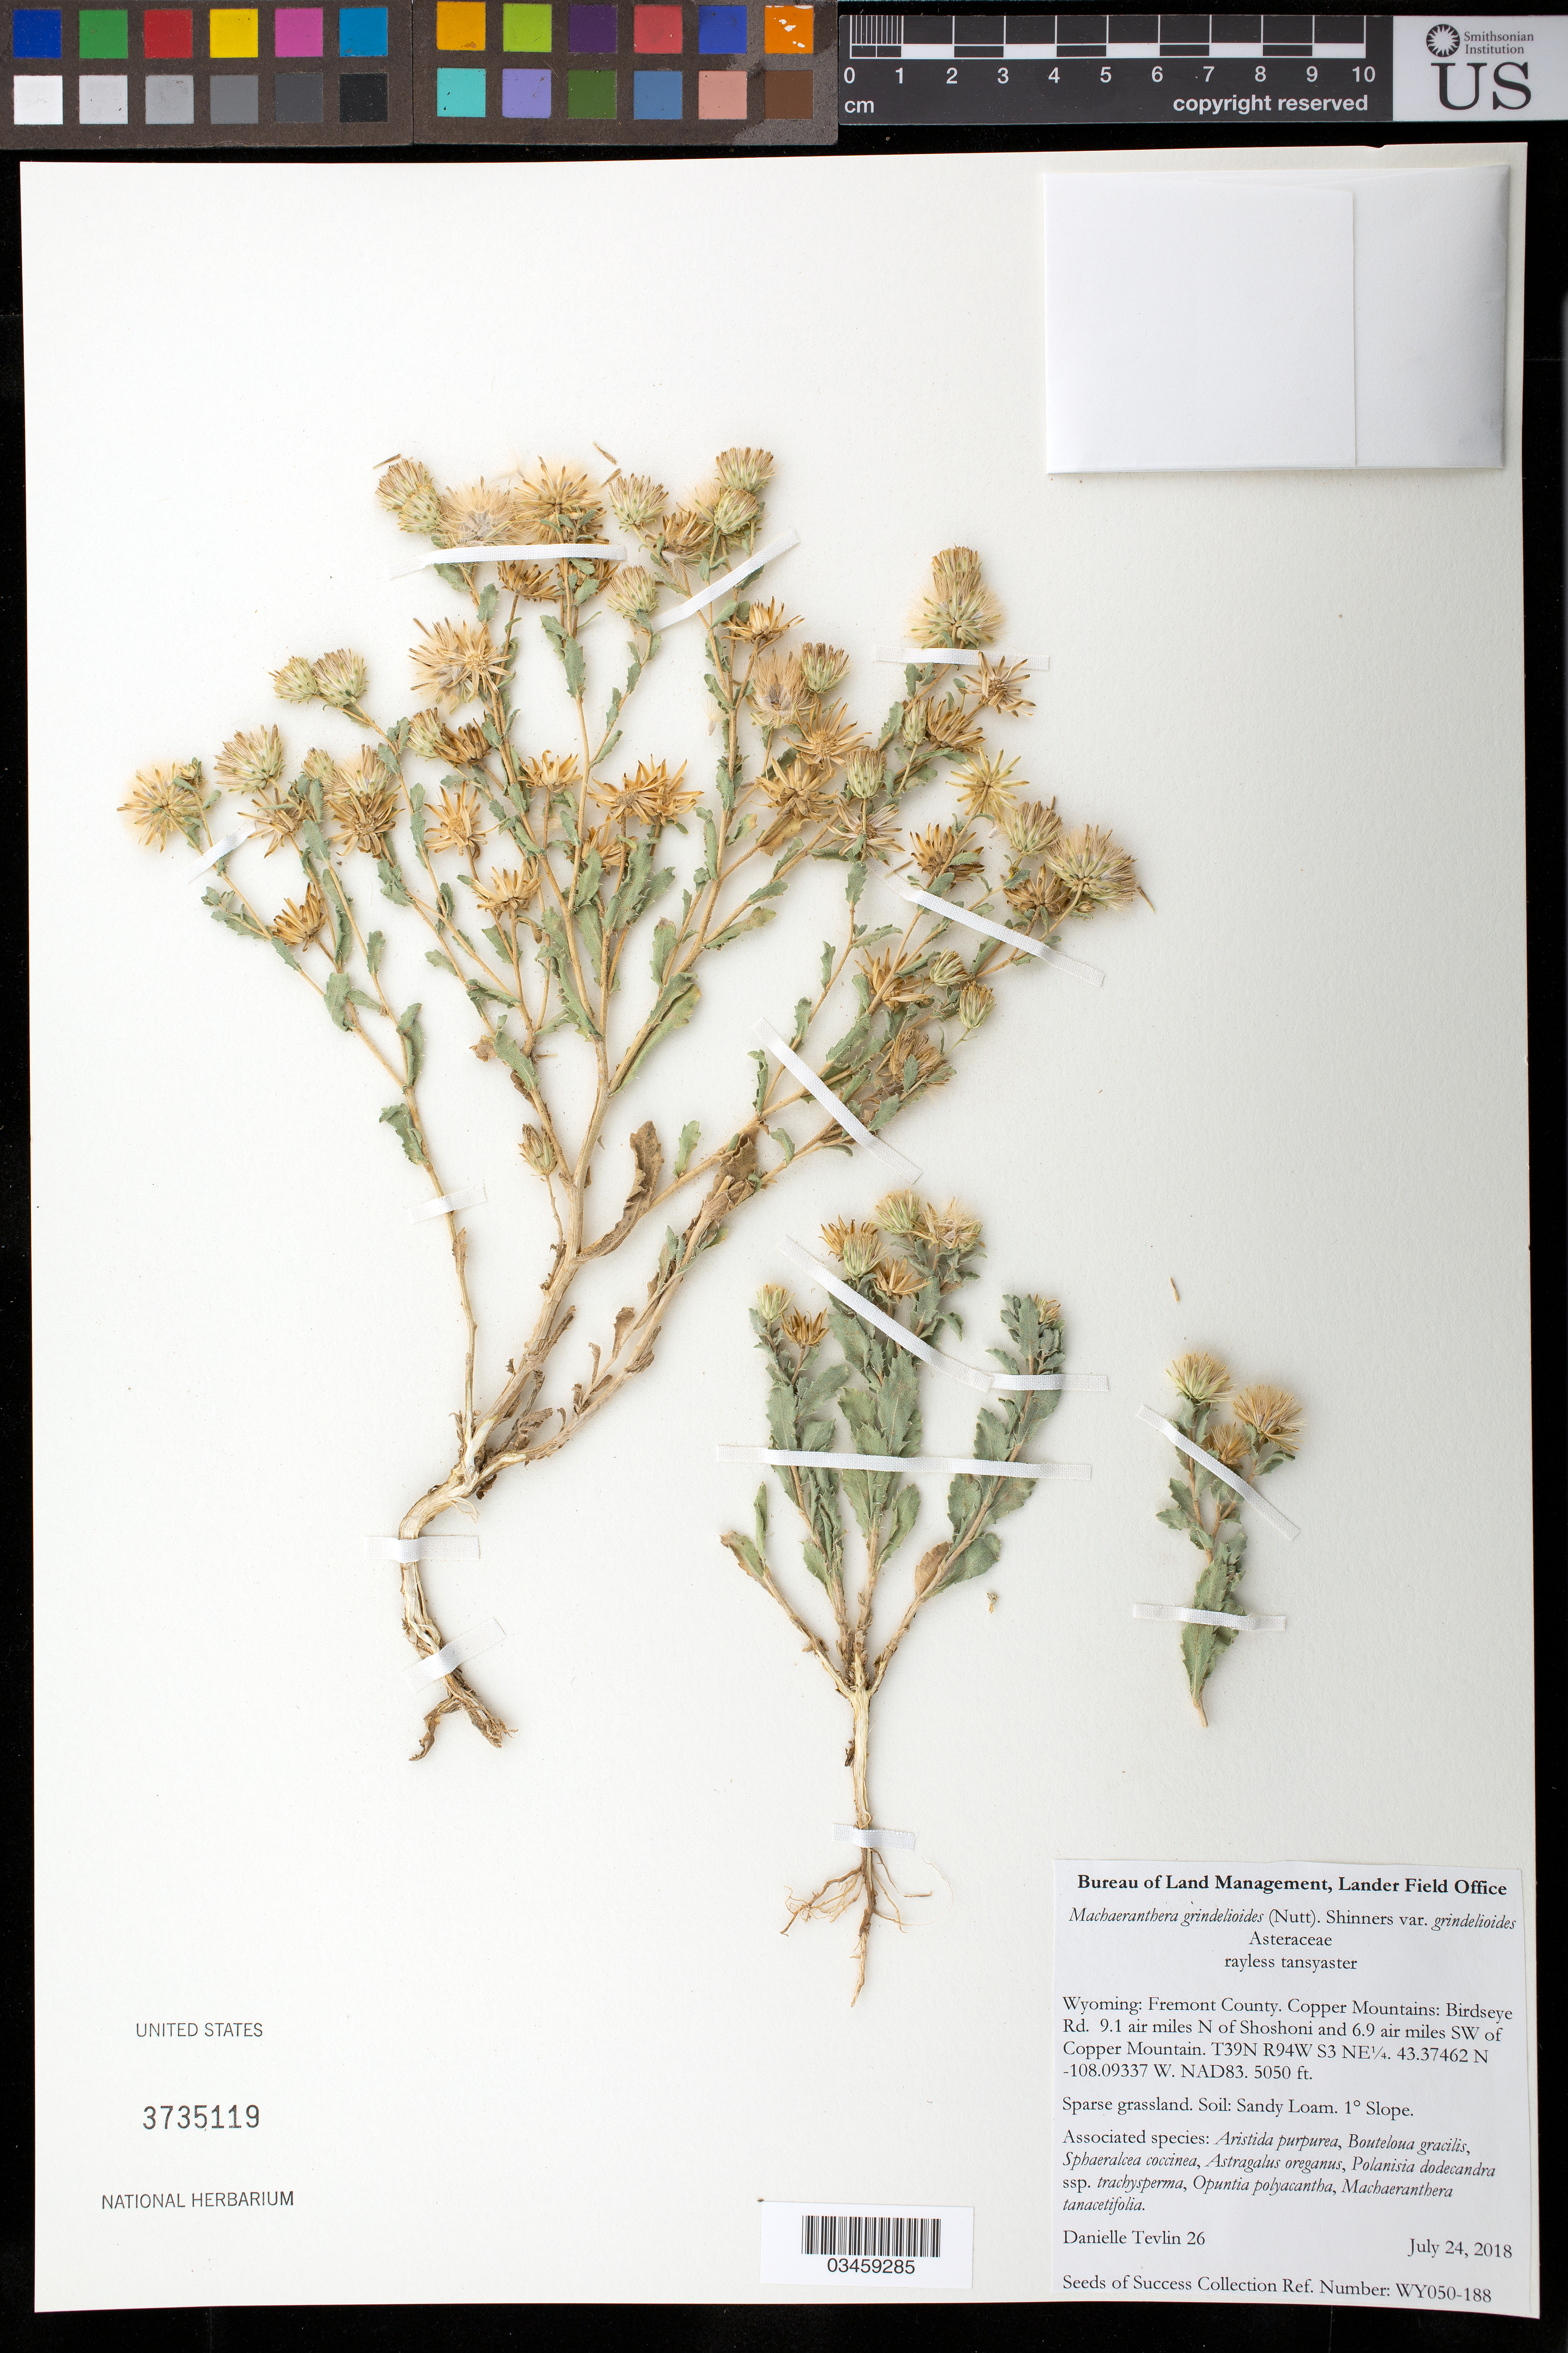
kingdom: Plantae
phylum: Tracheophyta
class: Magnoliopsida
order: Asterales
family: Asteraceae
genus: Machaeranthera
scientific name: Machaeranthera grindelioides var. grindelioides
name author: (Nutt.) Shinners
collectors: D. Tevlin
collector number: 26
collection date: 2018-07-24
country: United States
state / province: Wyoming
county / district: Fremont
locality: Birdseye Rd. 9.1 air mi. N of Shoshoni and 6.9 air mi. SW of Copper Mt. T39N R94W S3 S3 NE 1/4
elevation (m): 1539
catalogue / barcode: US 3735119